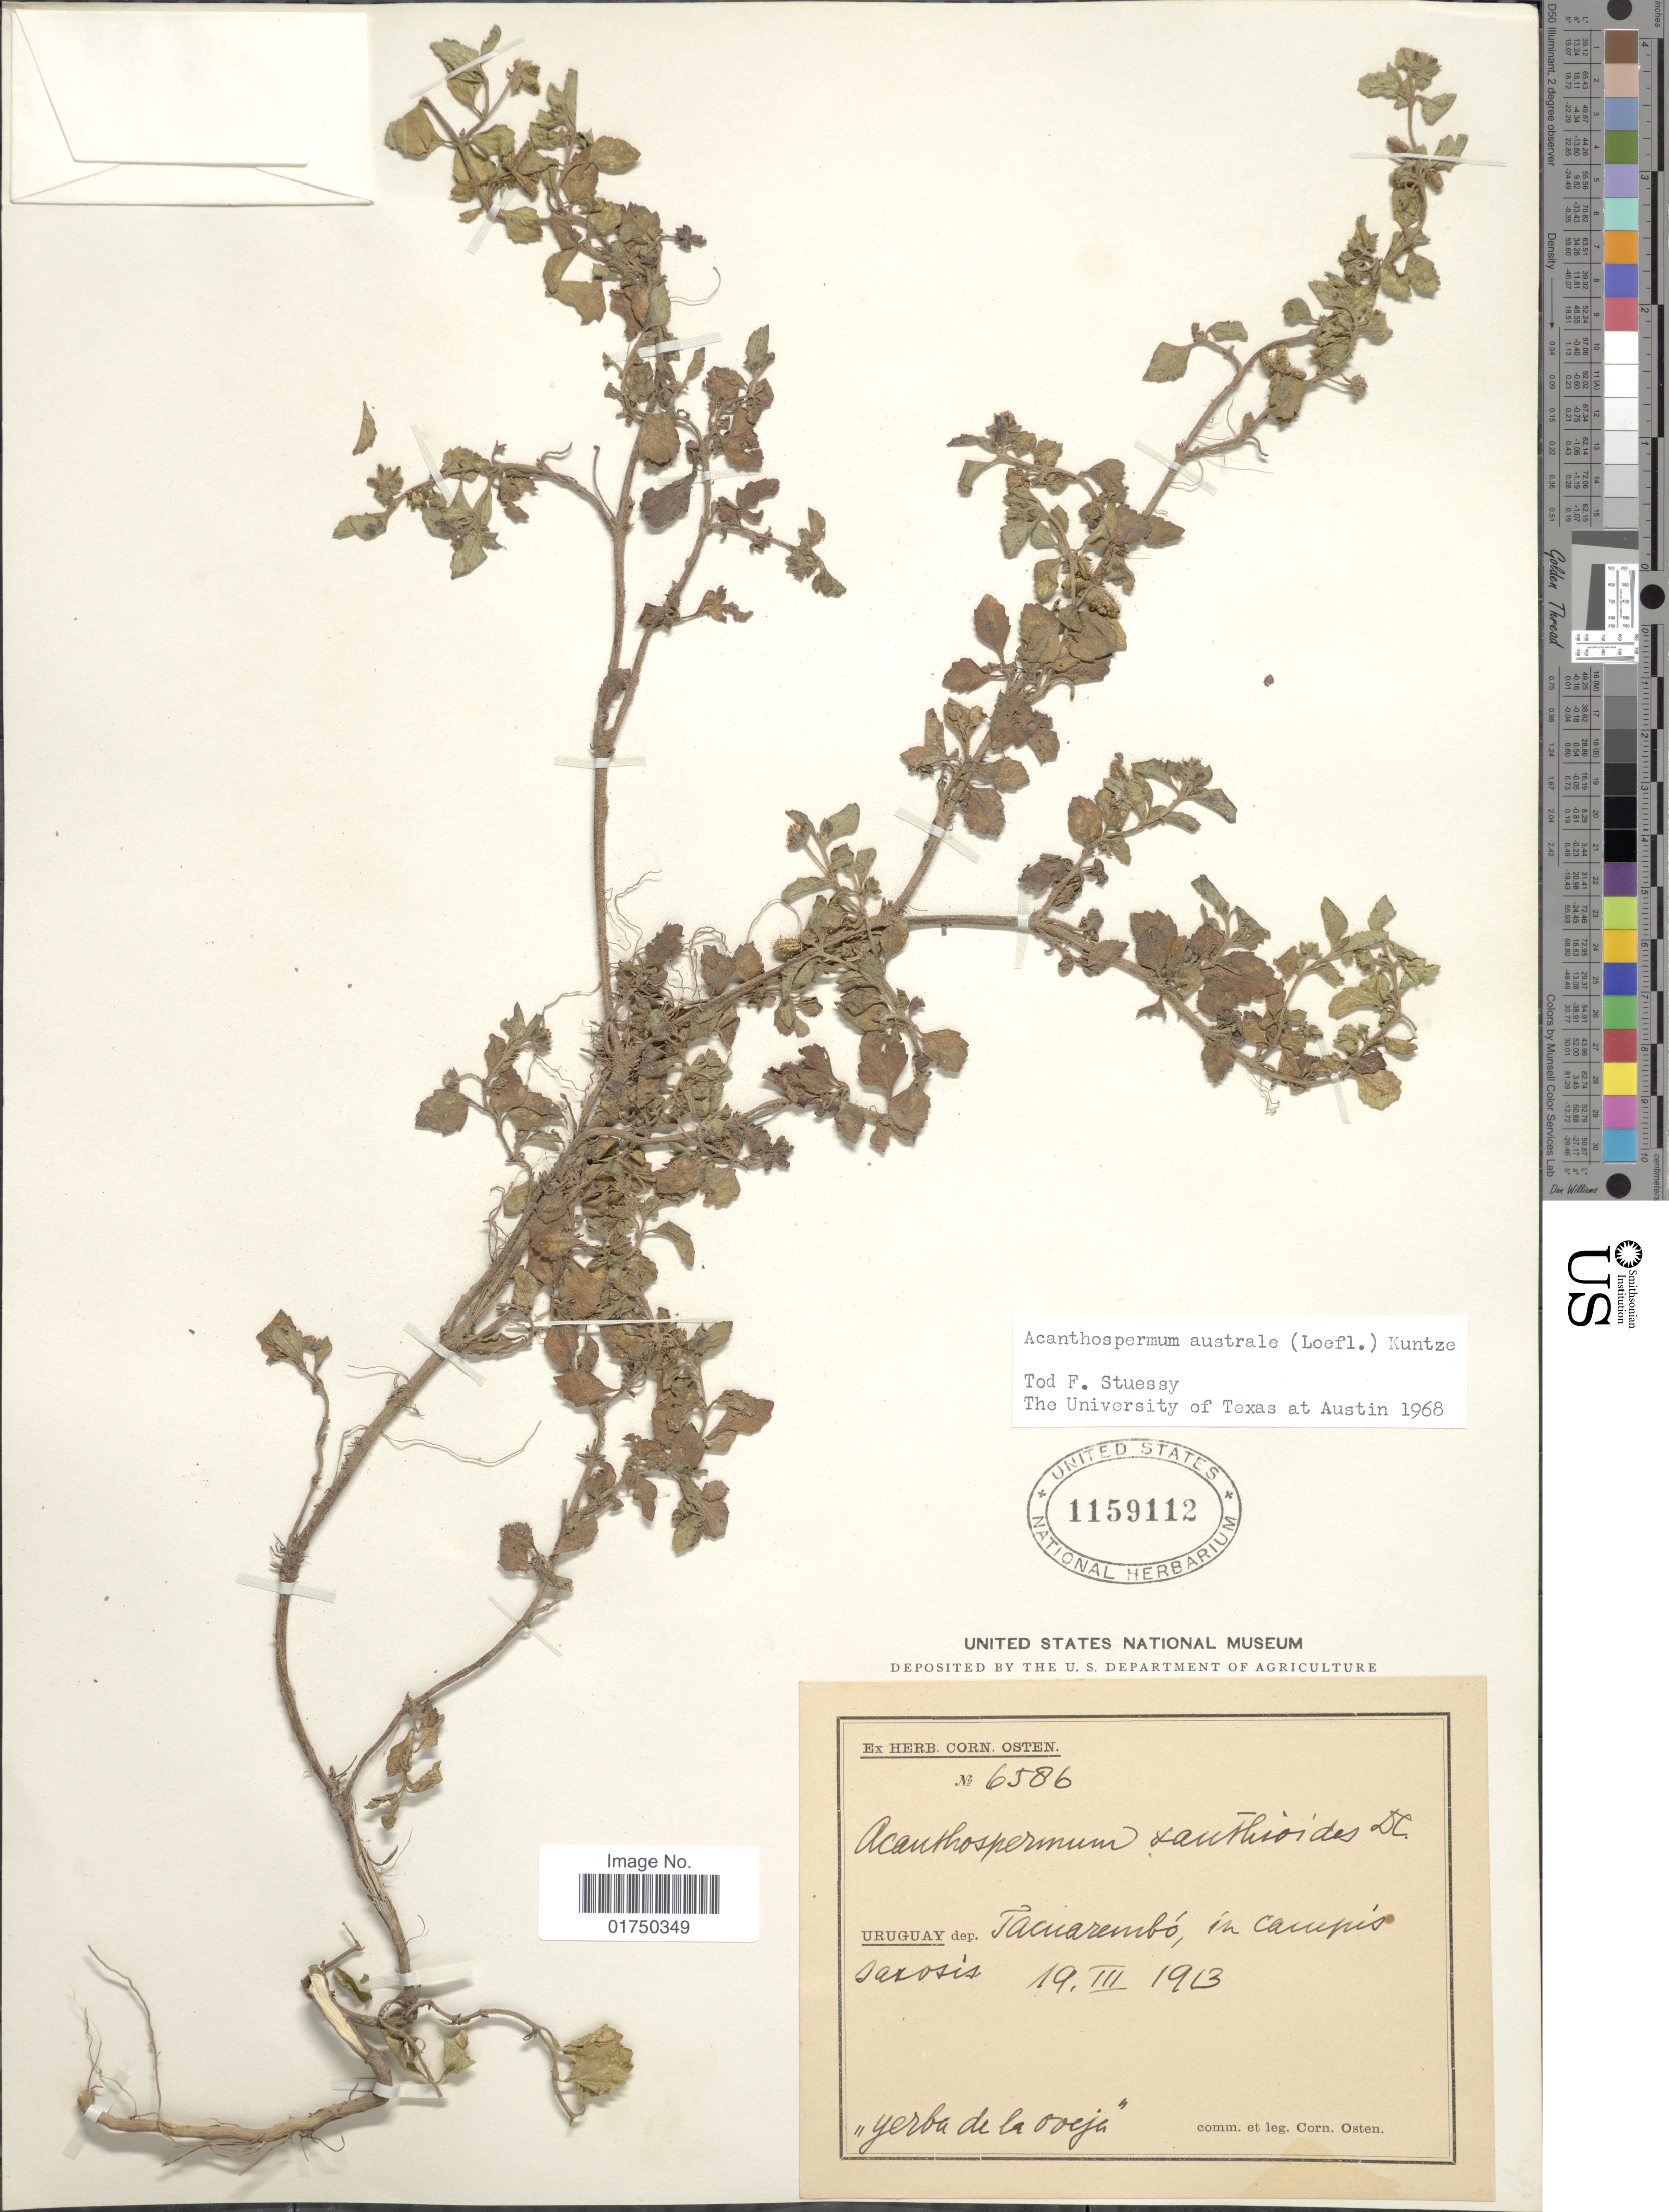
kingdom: Plantae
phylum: Tracheophyta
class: Magnoliopsida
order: Asterales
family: Asteraceae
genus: Acanthospermum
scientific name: Acanthospermum australe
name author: (Loefl.) Kuntze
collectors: C. Osten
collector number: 6586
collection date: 1913-03-19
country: Uruguay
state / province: Tacuarembó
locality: Uruguay dep. Tacuarembó, in campis saxosis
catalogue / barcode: US 1159112